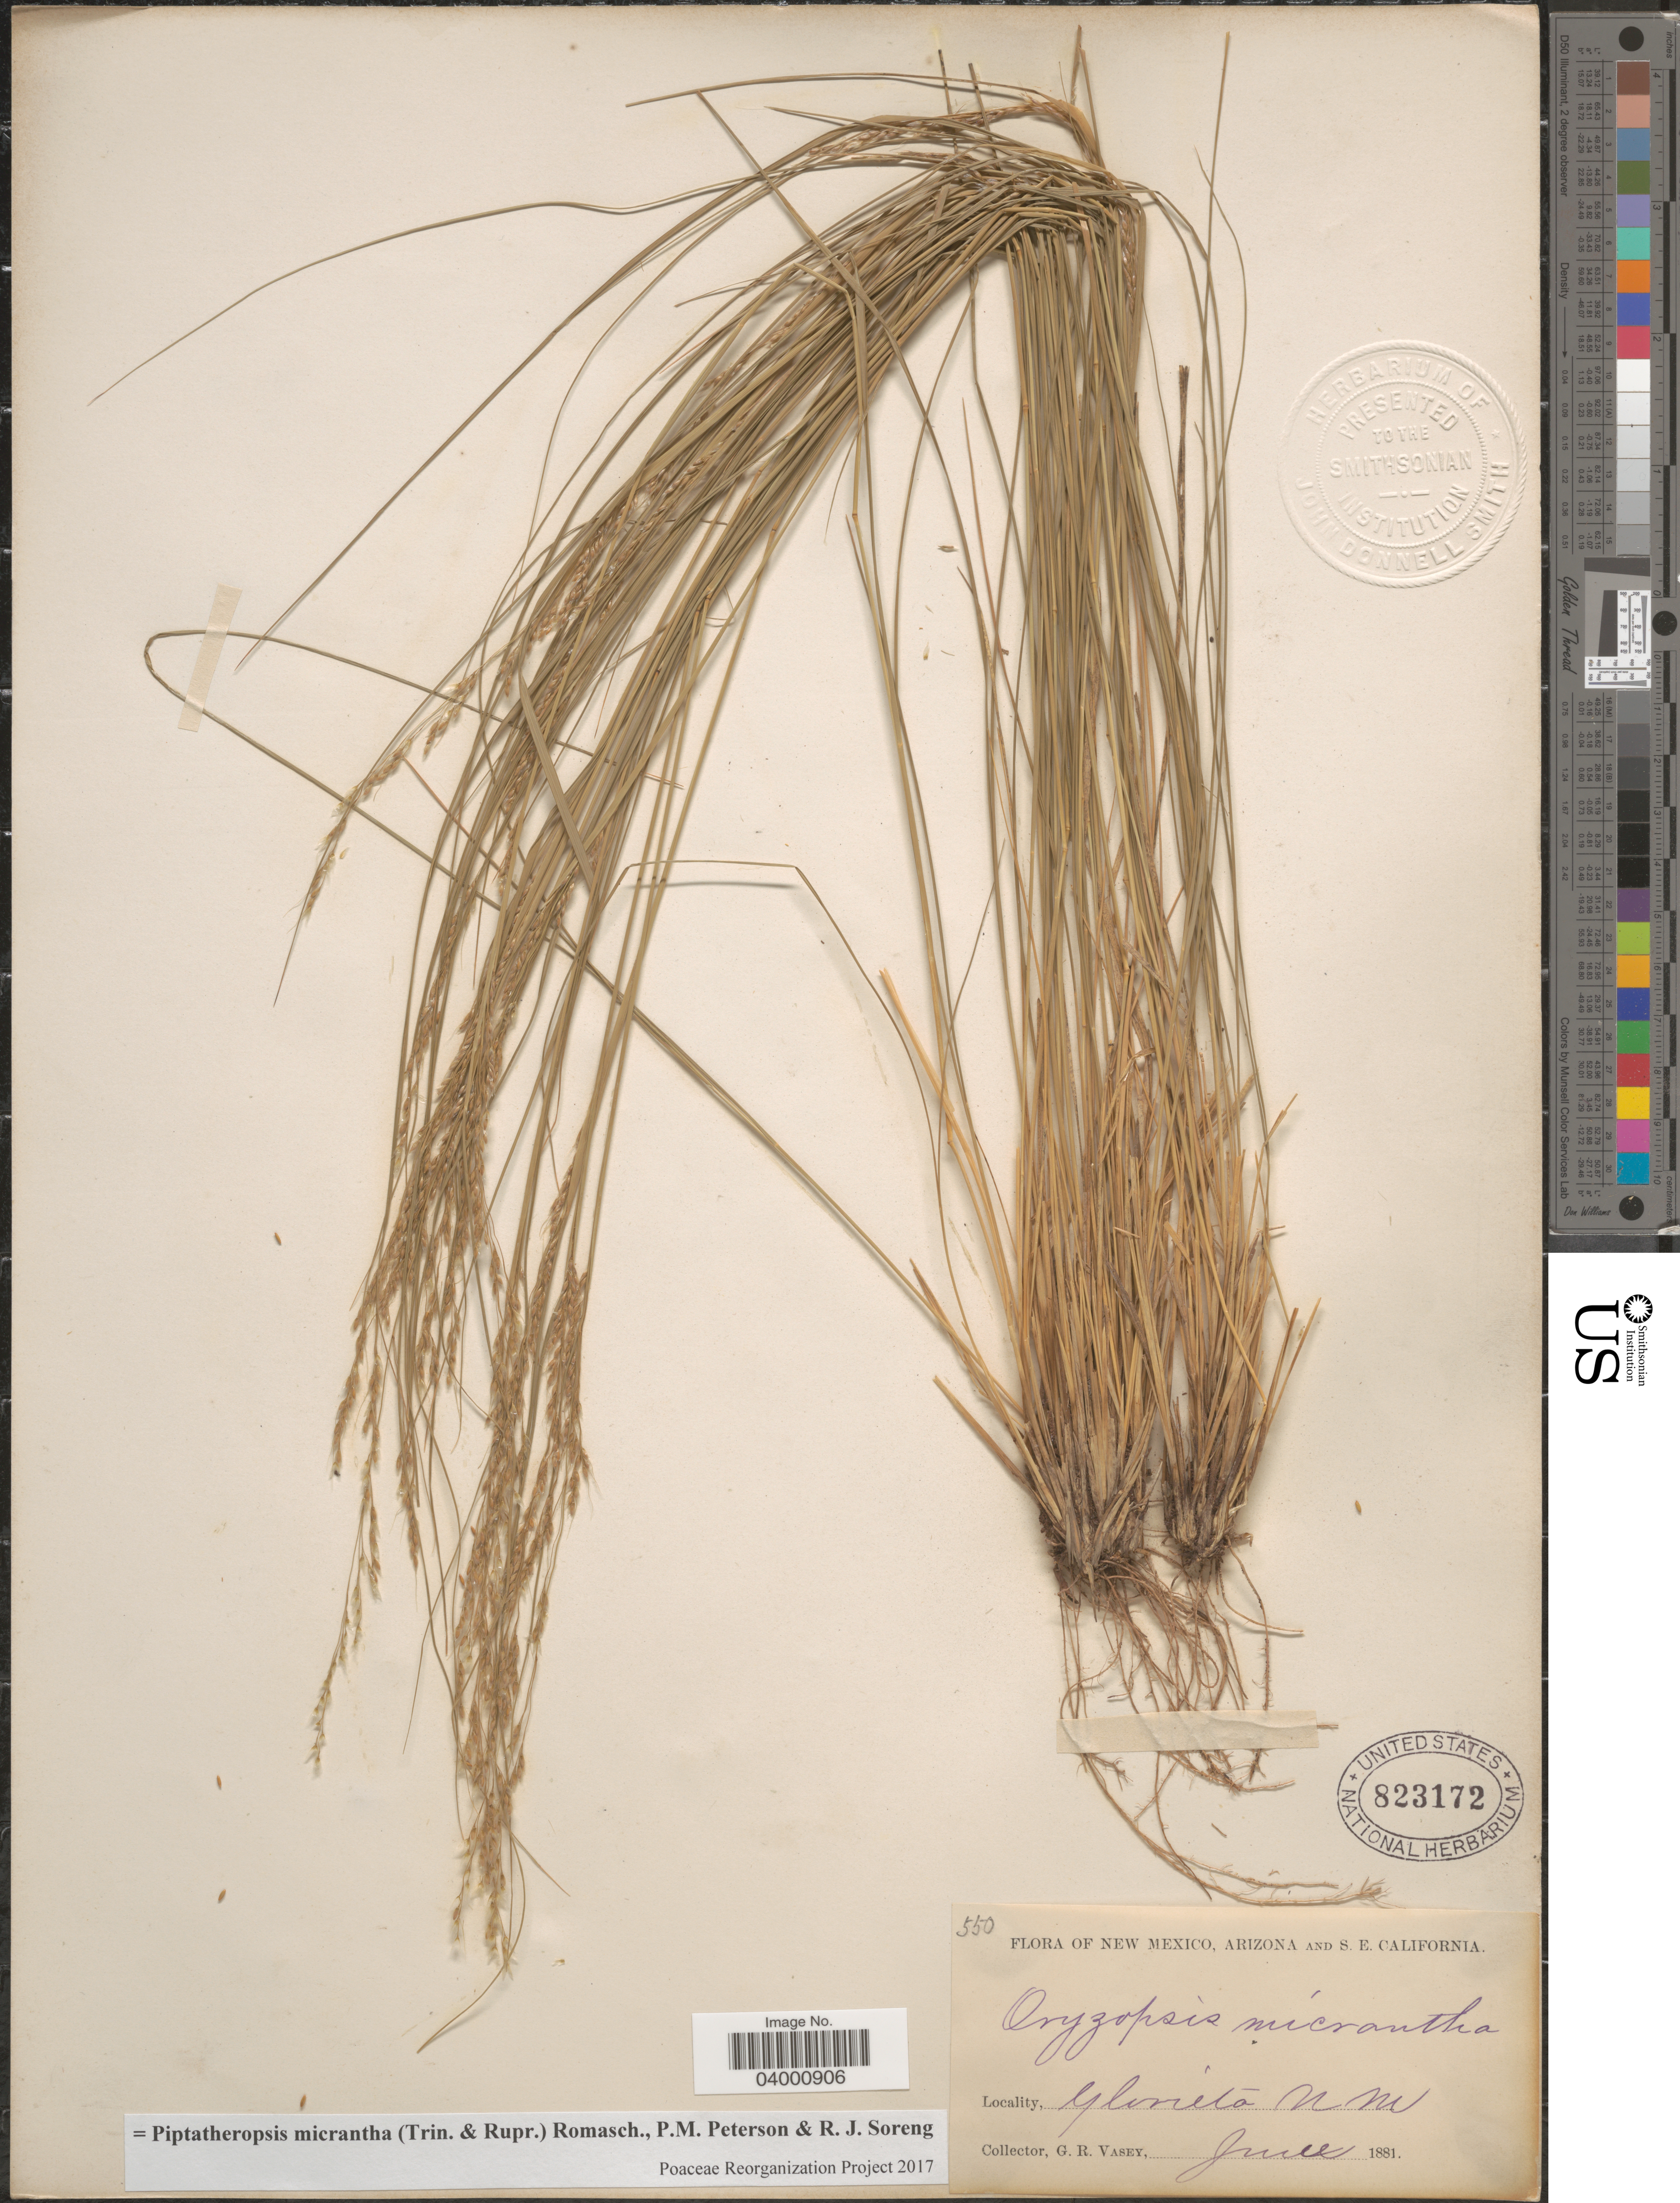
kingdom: Plantae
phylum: Tracheophyta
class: Liliopsida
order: Poales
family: Poaceae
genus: Piptatheropsis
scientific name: Piptatheropsis micrantha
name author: (Trin. & Rupr.) Romasch.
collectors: G. R. Vasey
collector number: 550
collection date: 1881-06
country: United States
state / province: New Mexico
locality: Glorieta.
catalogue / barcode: US 823172